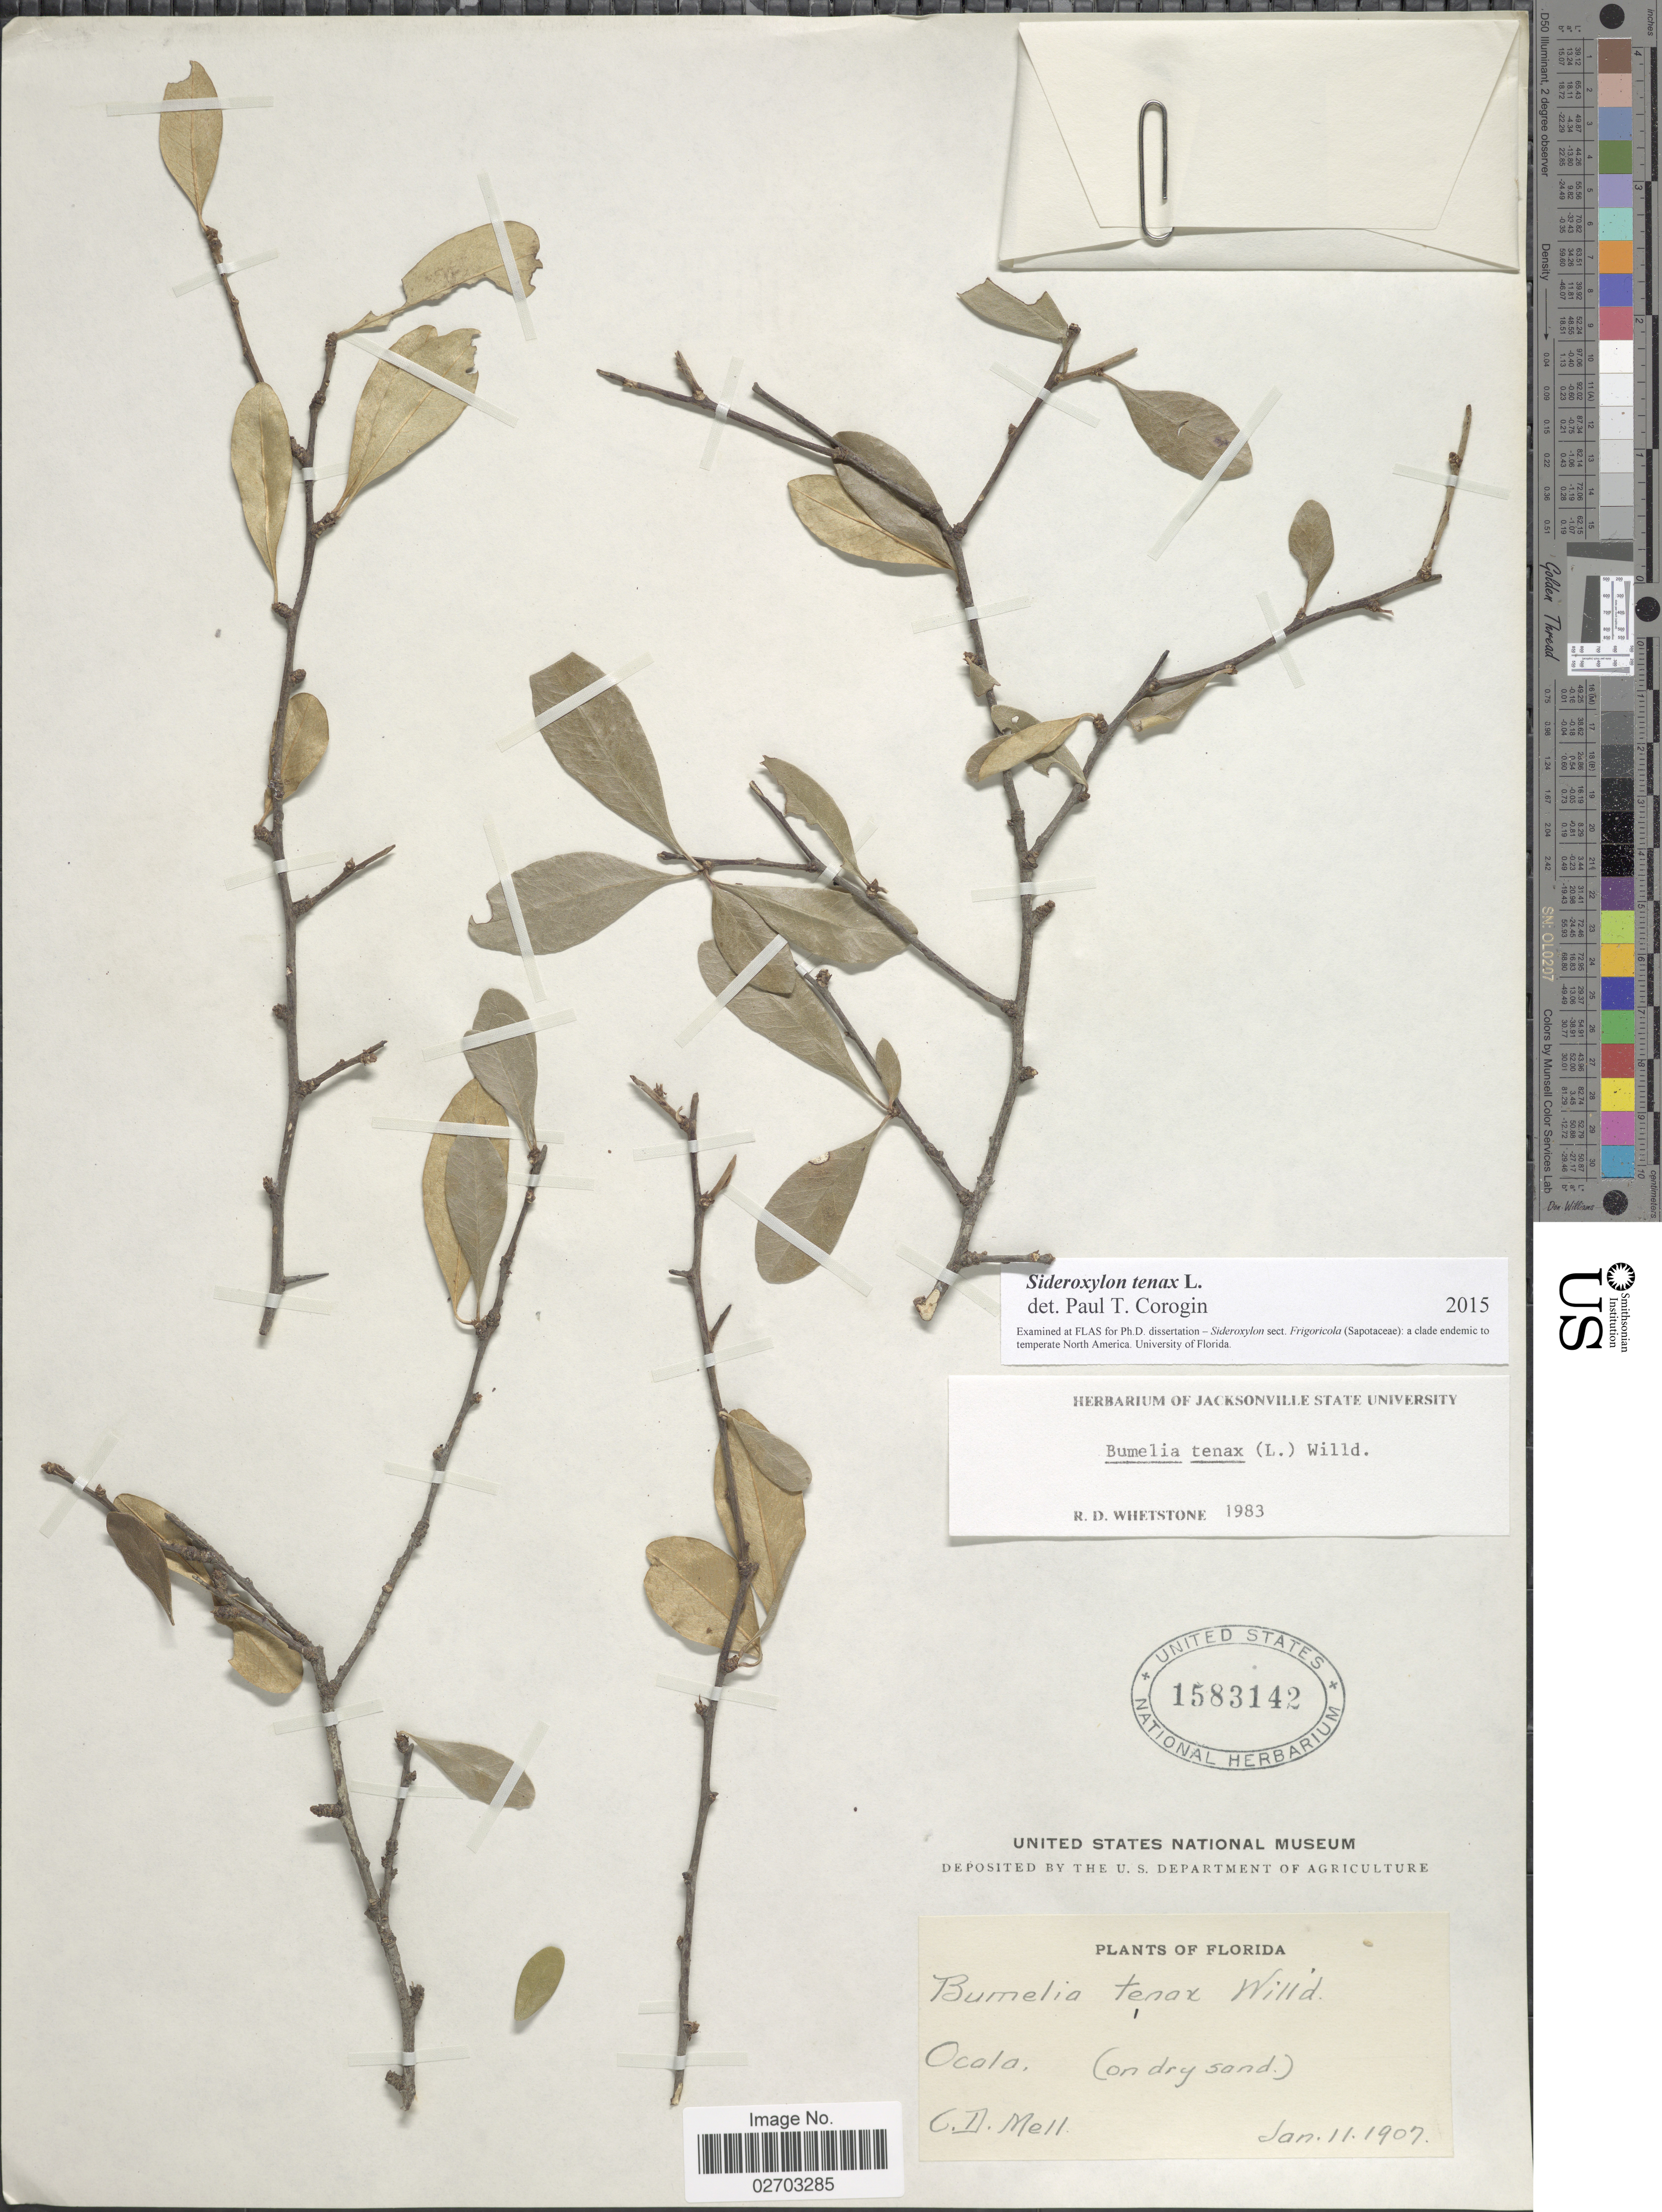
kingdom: Plantae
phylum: Tracheophyta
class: Magnoliopsida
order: Ericales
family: Sapotaceae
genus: Sideroxylon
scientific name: Sideroxylon tenax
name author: L.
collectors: C. D. Mell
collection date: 1907-01-11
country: United States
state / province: Florida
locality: Ocala (on dry sand)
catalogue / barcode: US 1583142